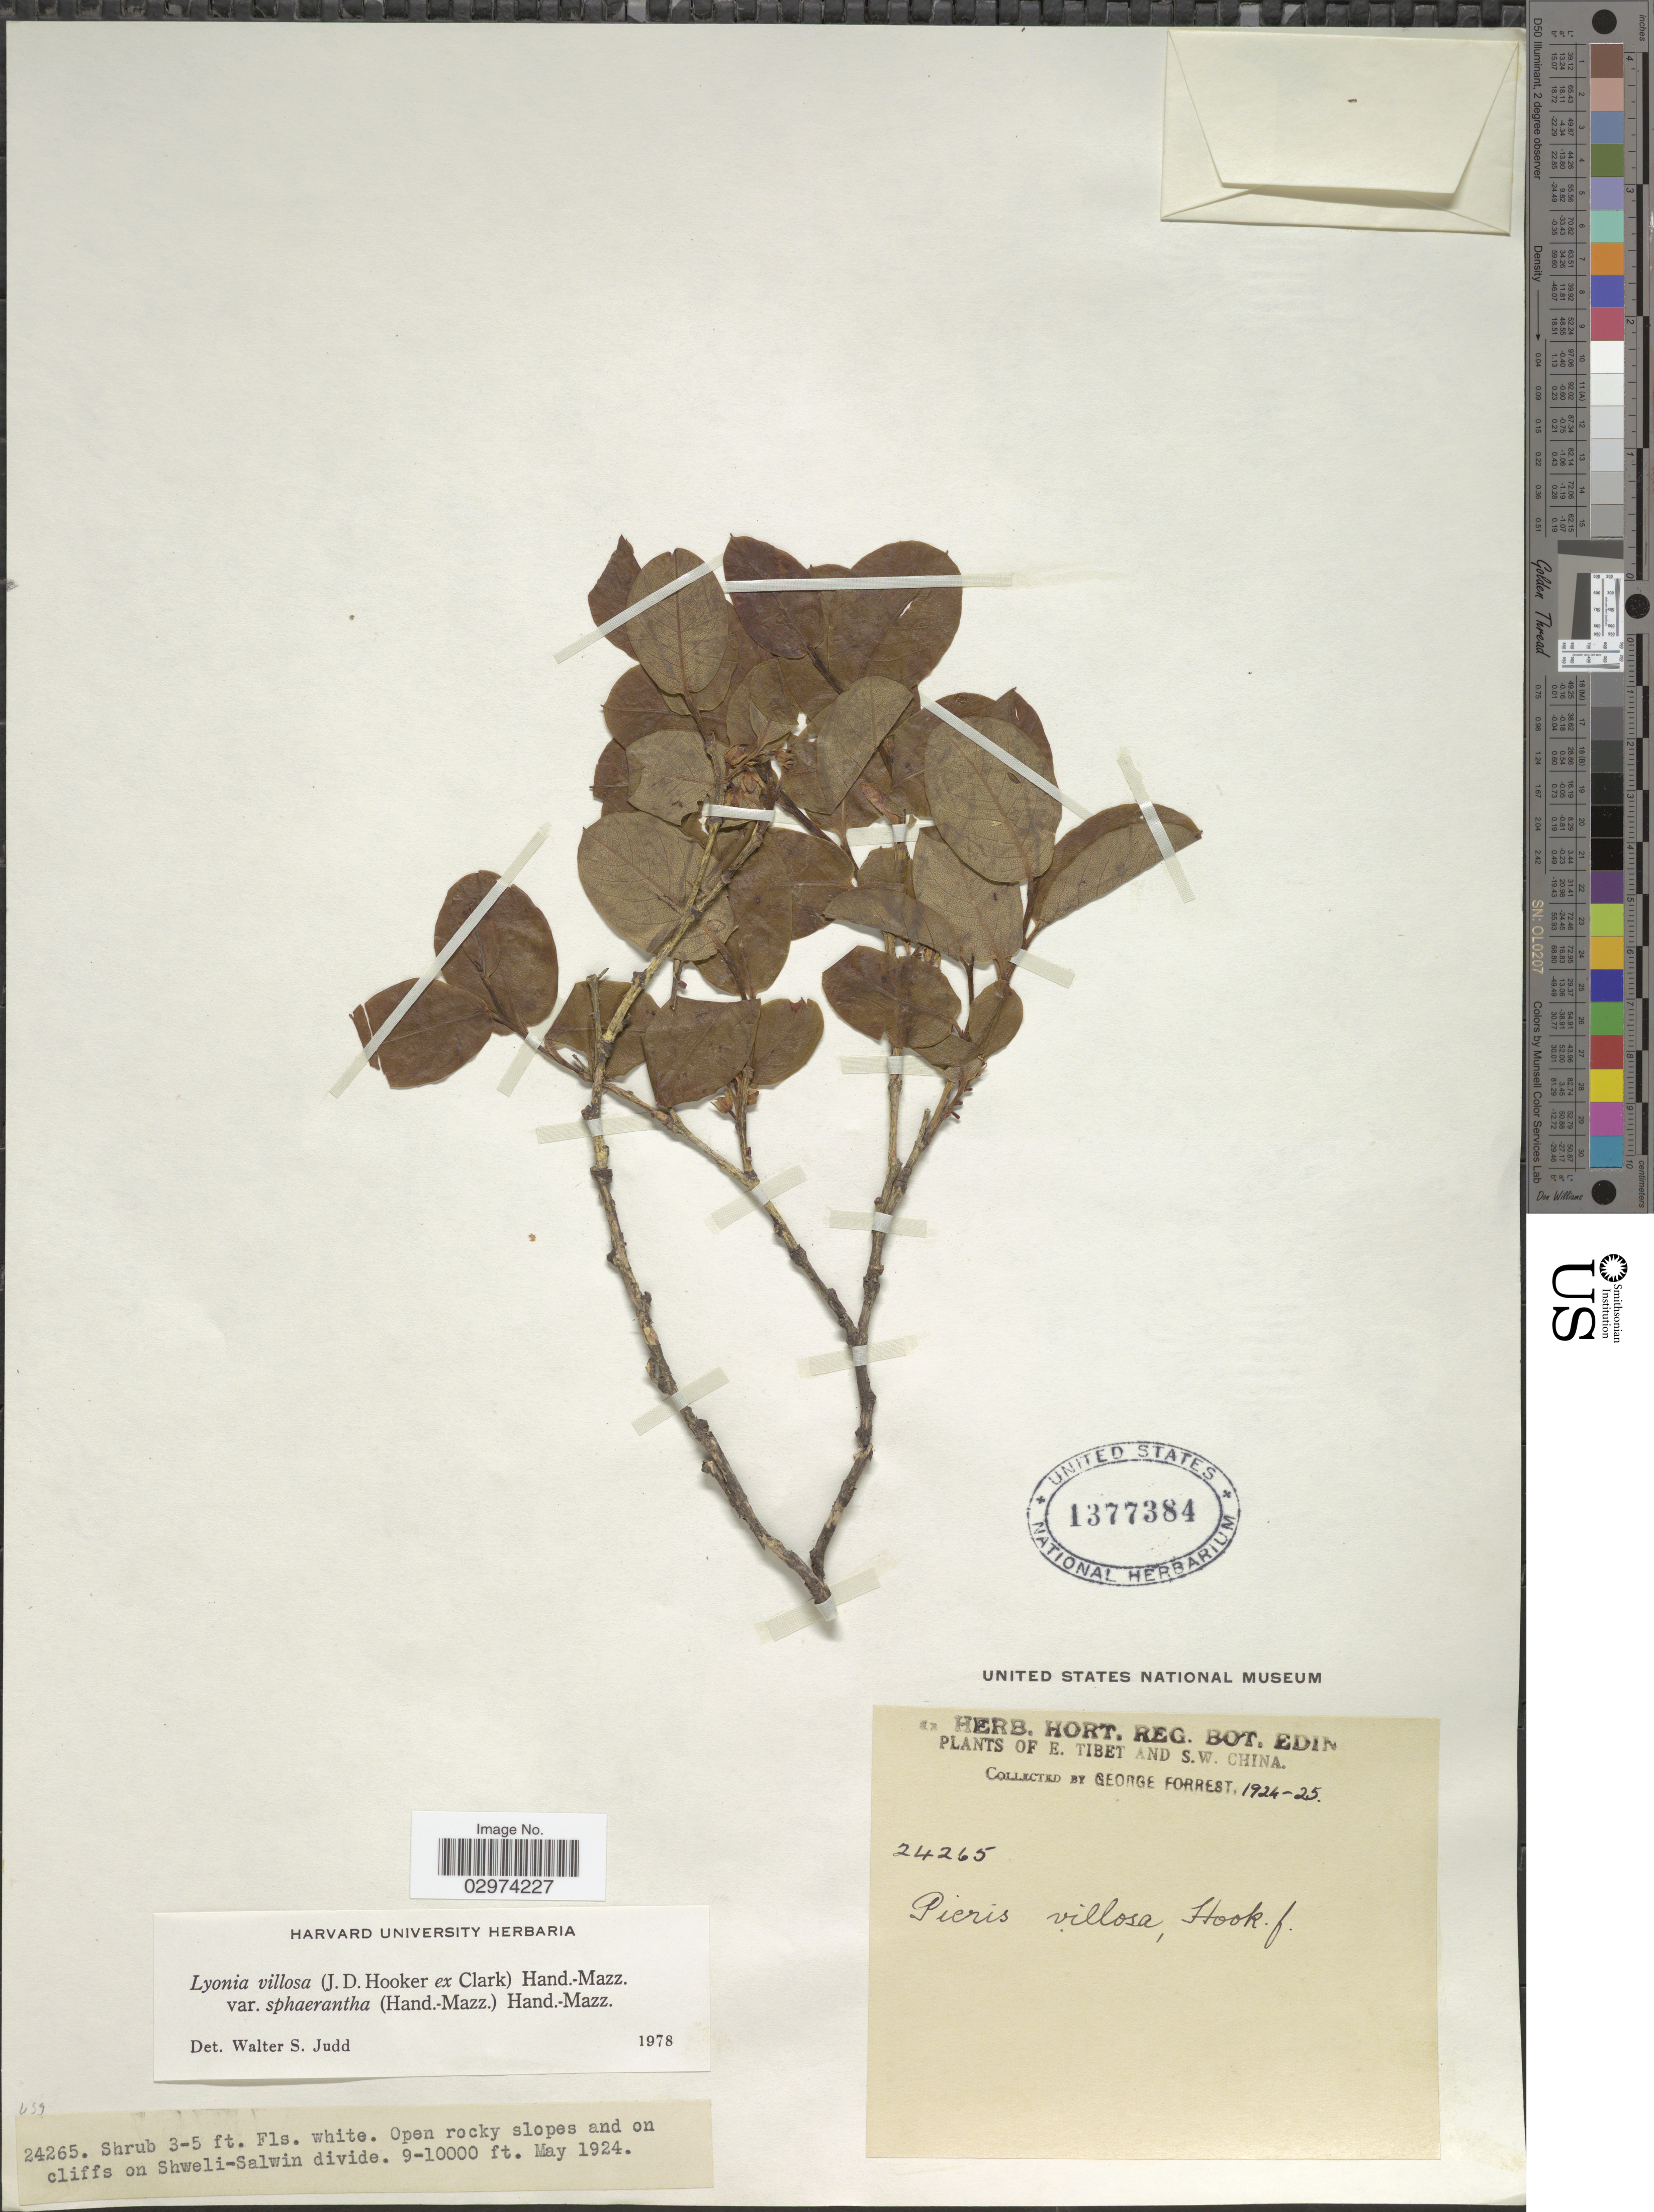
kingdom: Plantae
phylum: Tracheophyta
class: Magnoliopsida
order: Ericales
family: Ericaceae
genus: Lyonia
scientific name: Lyonia villosa var. sphaerantha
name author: (Hand.-Mazz.) Hand.-Mazz.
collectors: G. Forrest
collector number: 24265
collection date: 1924-05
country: China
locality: E. Tibet and S.W. China. Open rocky slopes and on cliffs on Shweli-Salwin divide.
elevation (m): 2743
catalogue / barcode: US 1377384